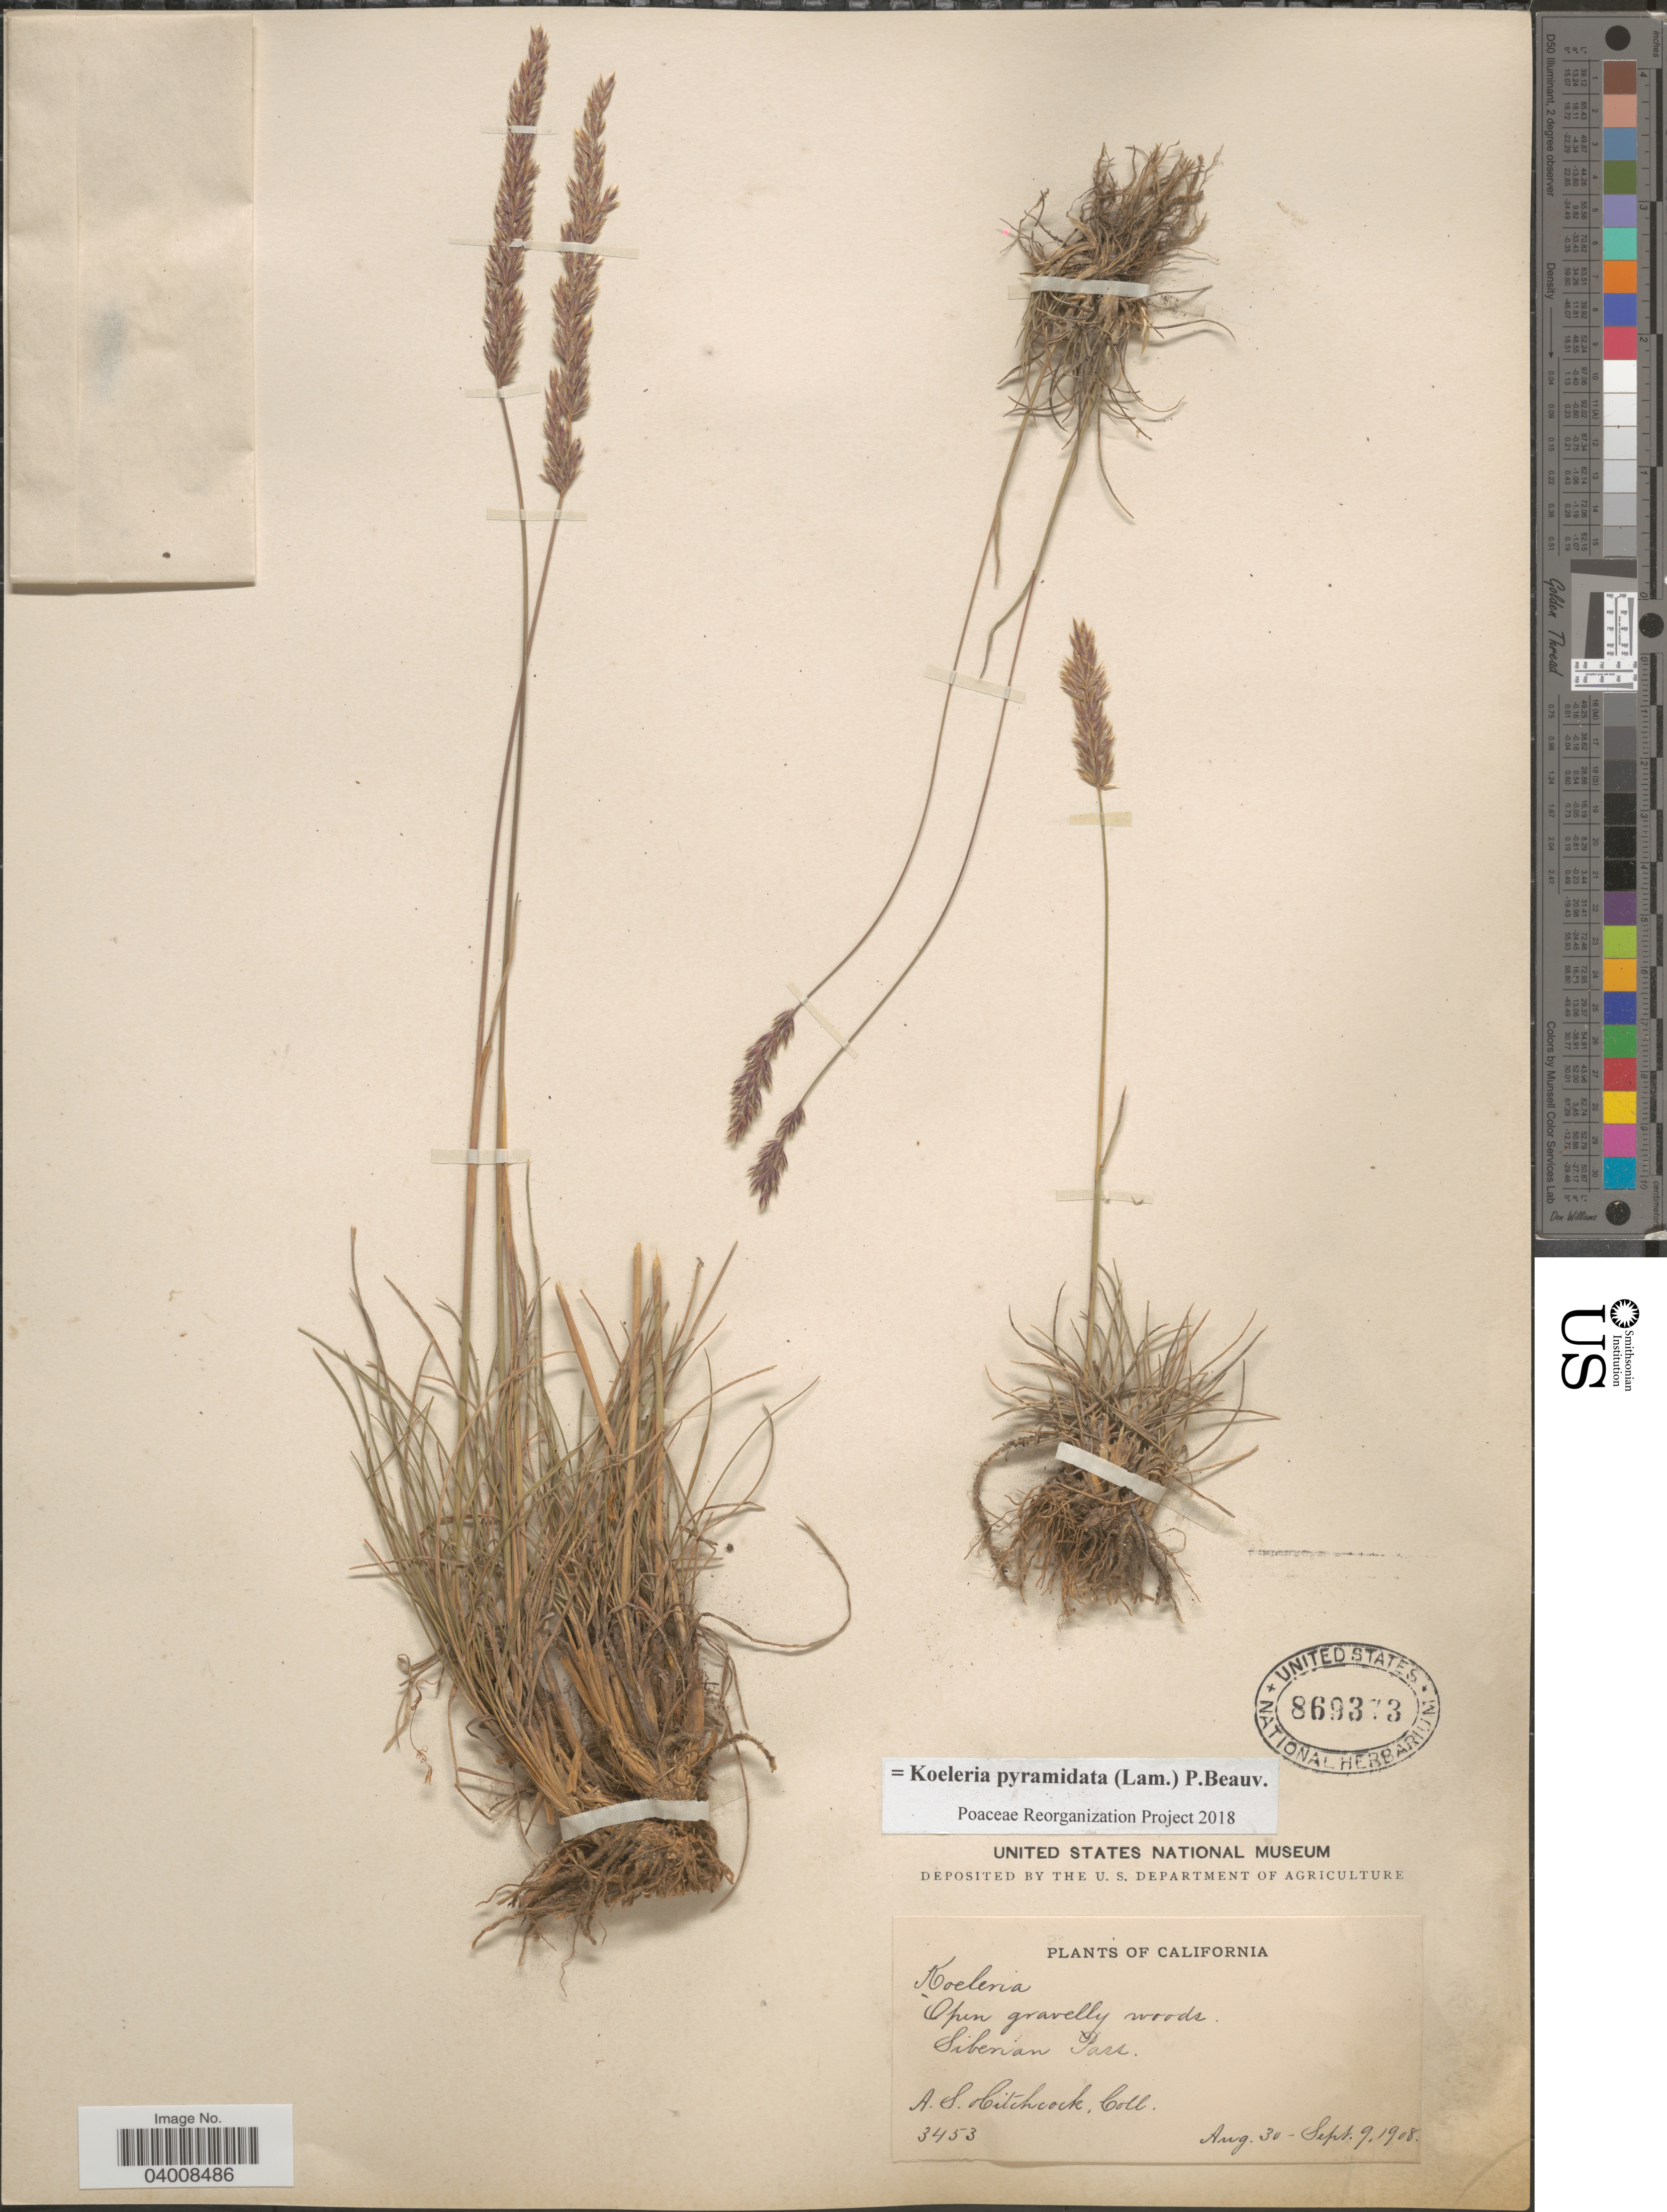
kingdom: Plantae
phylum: Tracheophyta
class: Liliopsida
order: Poales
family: Poaceae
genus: Koeleria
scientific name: Koeleria pyramidata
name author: (Lam.) P. Beauv.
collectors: A. S. Hitchcock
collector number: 3453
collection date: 1908-08-30/1908-09-09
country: United States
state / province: California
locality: Open gravelly woods. Siberian Pass.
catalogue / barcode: US 869373